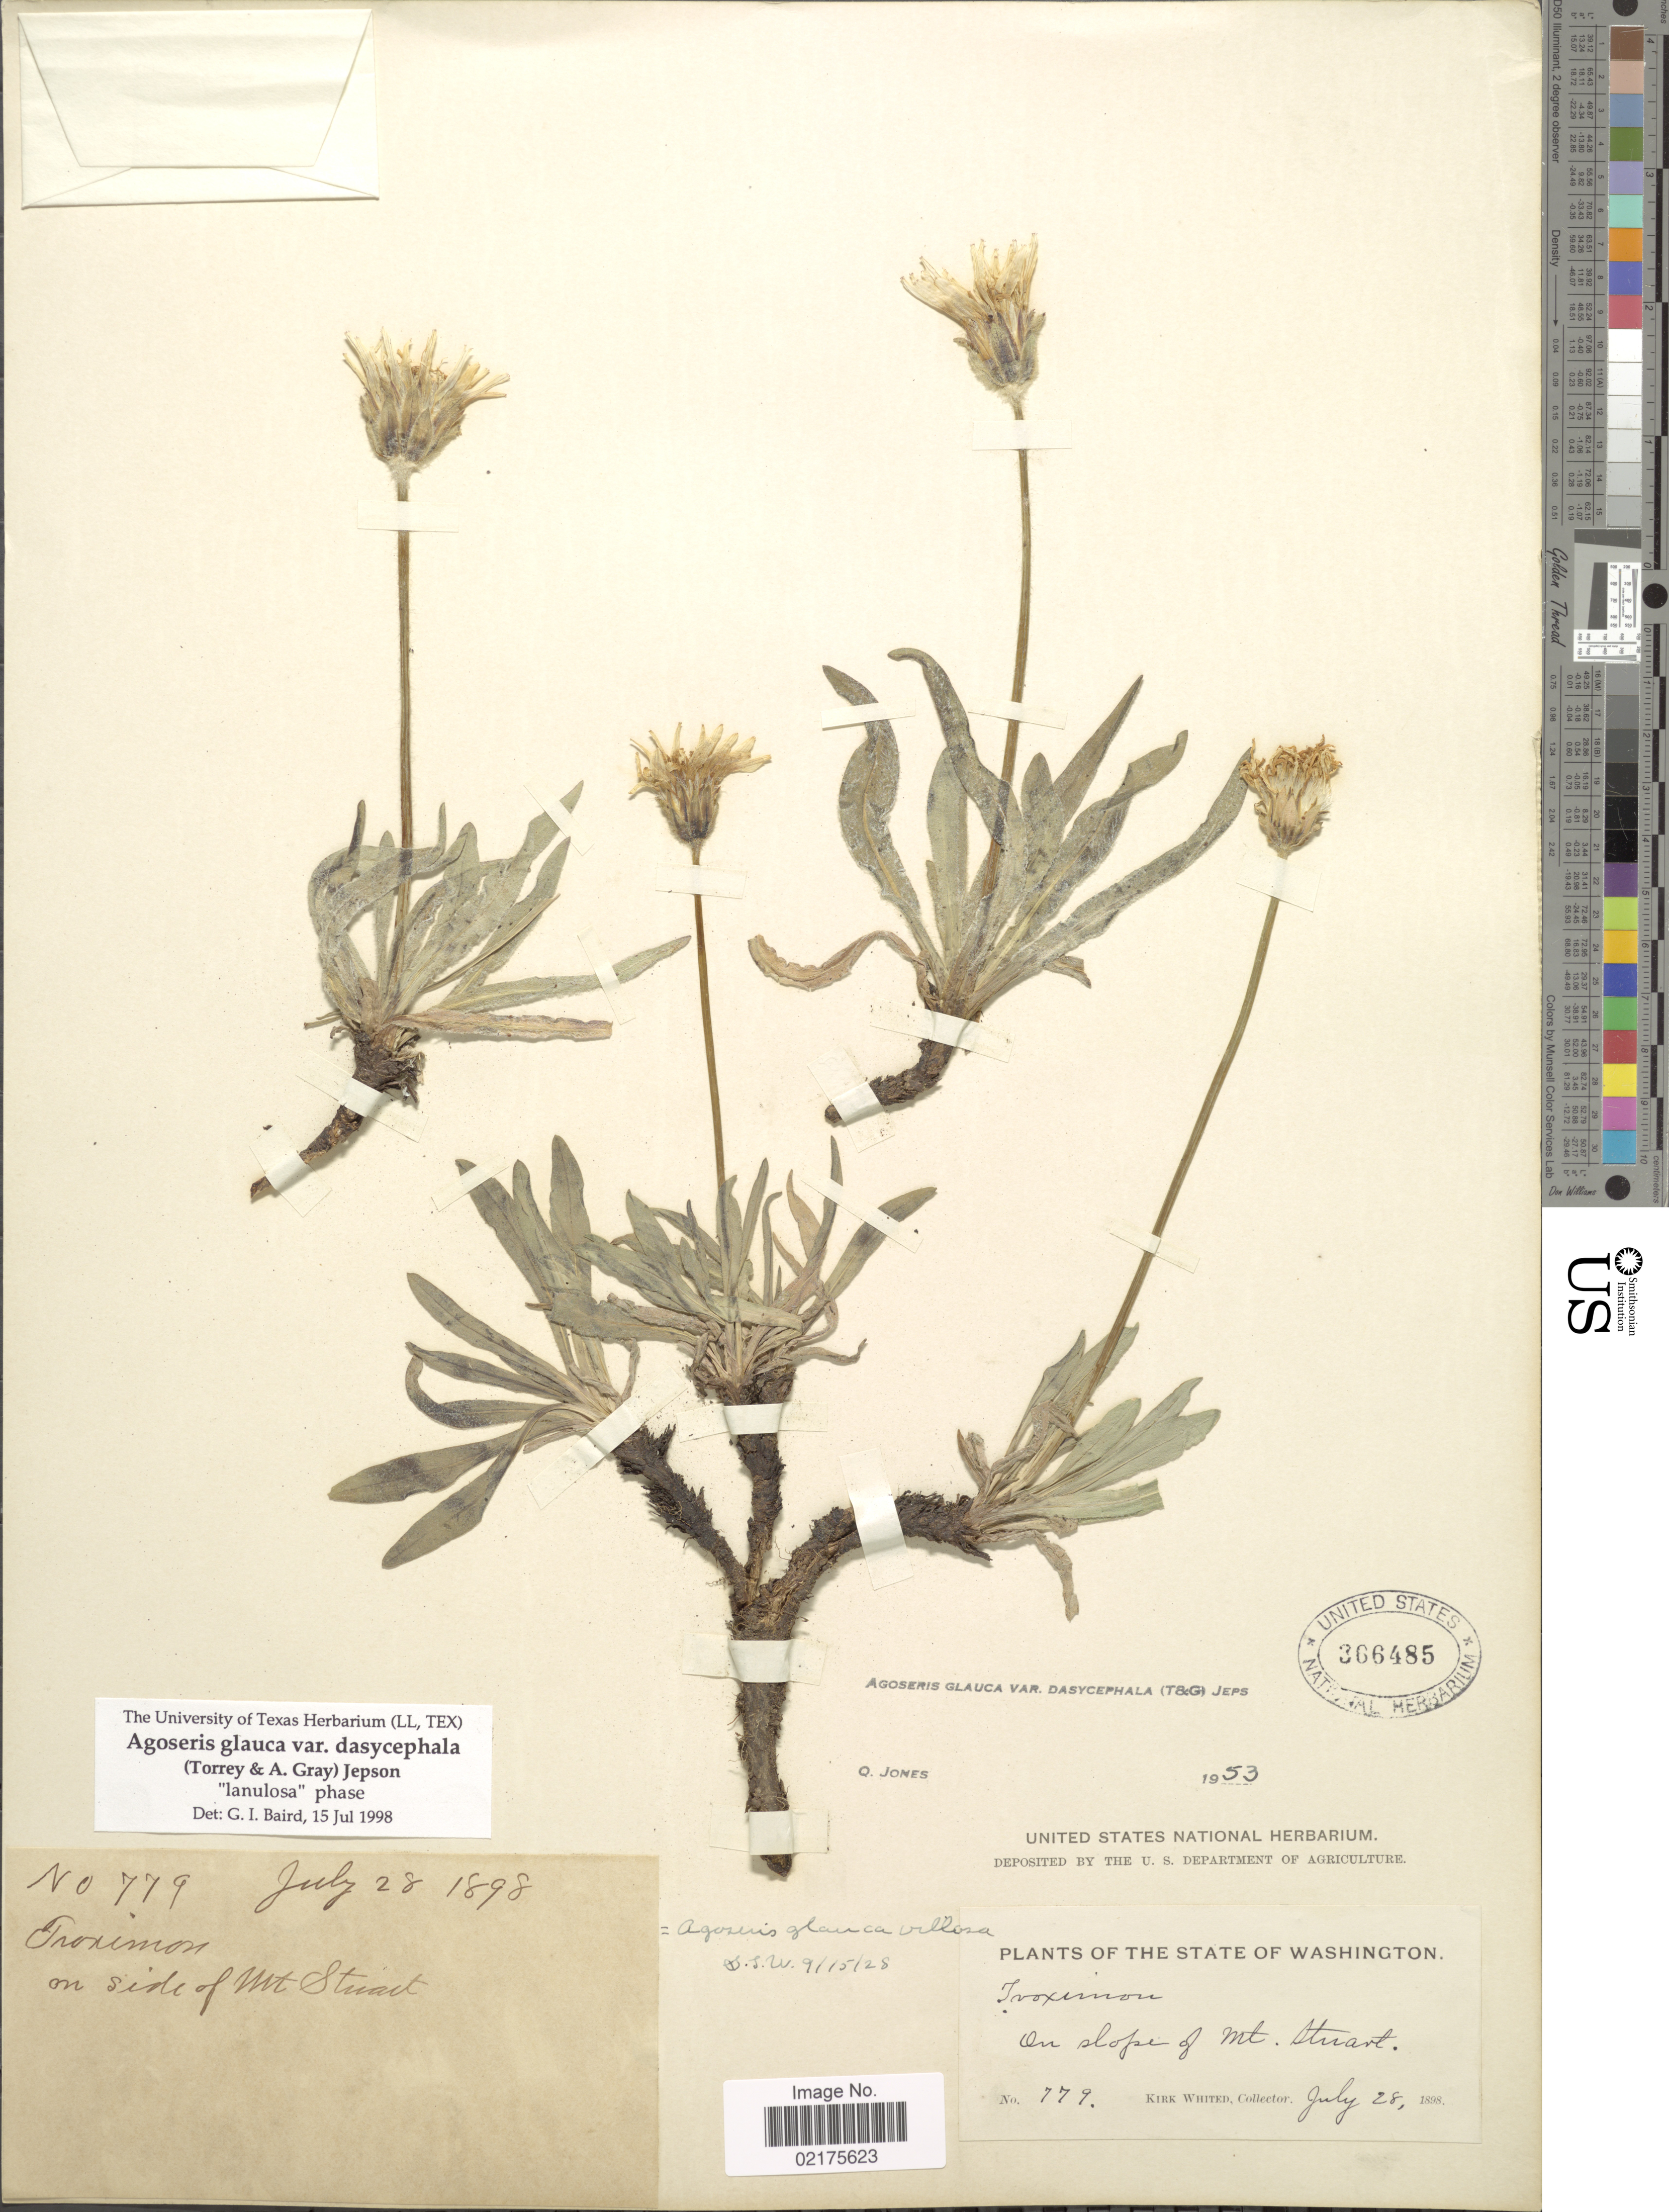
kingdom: Plantae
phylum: Tracheophyta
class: Magnoliopsida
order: Asterales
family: Asteraceae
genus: Agoseris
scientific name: Agoseris glauca var. dasycephala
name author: (Torr. & A. Gray) Jeps.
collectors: K. Whited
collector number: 779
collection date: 1898-07-28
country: United States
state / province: Washington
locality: On slope of Mt. Stuart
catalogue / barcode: US 366485